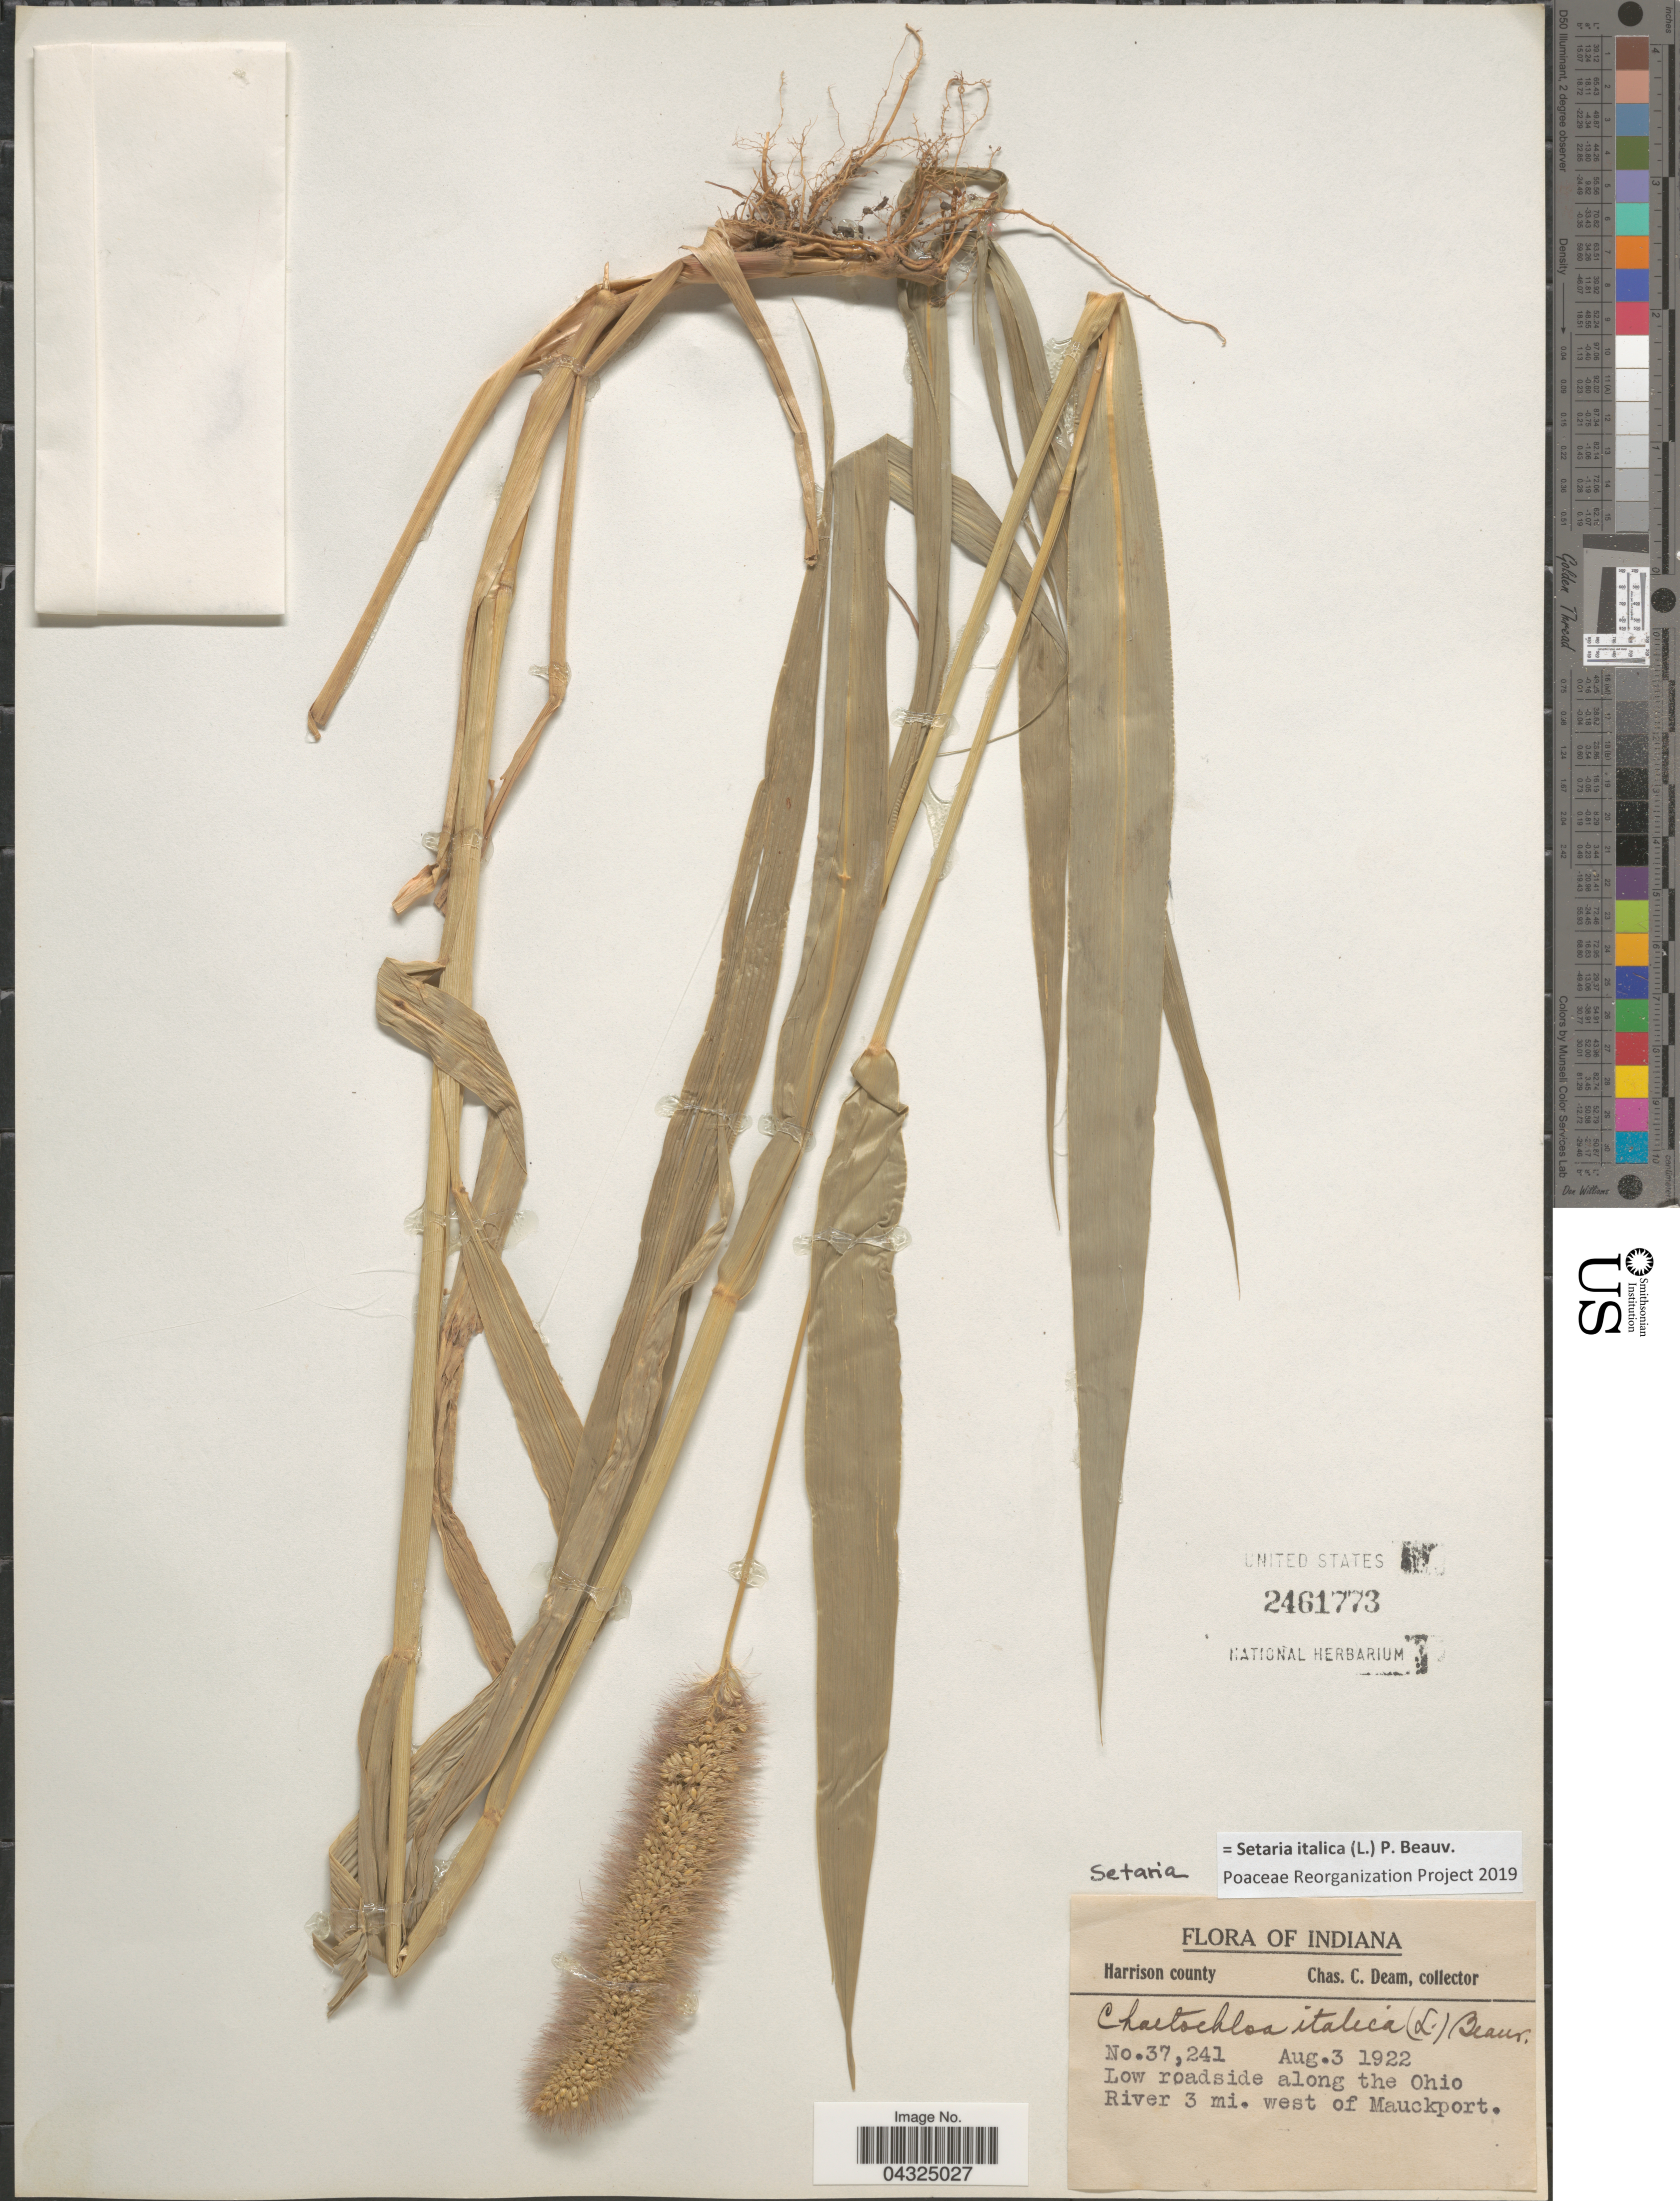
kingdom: Plantae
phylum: Tracheophyta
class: Liliopsida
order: Poales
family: Poaceae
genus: Setaria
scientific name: Setaria italica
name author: (L.) P. Beauv.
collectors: C. C. Deam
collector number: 37241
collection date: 1922-08-03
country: United States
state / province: Indiana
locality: Harrison county. Low roadside along the Ohio River 3 mi. west of Mauckport.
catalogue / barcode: US 2461773